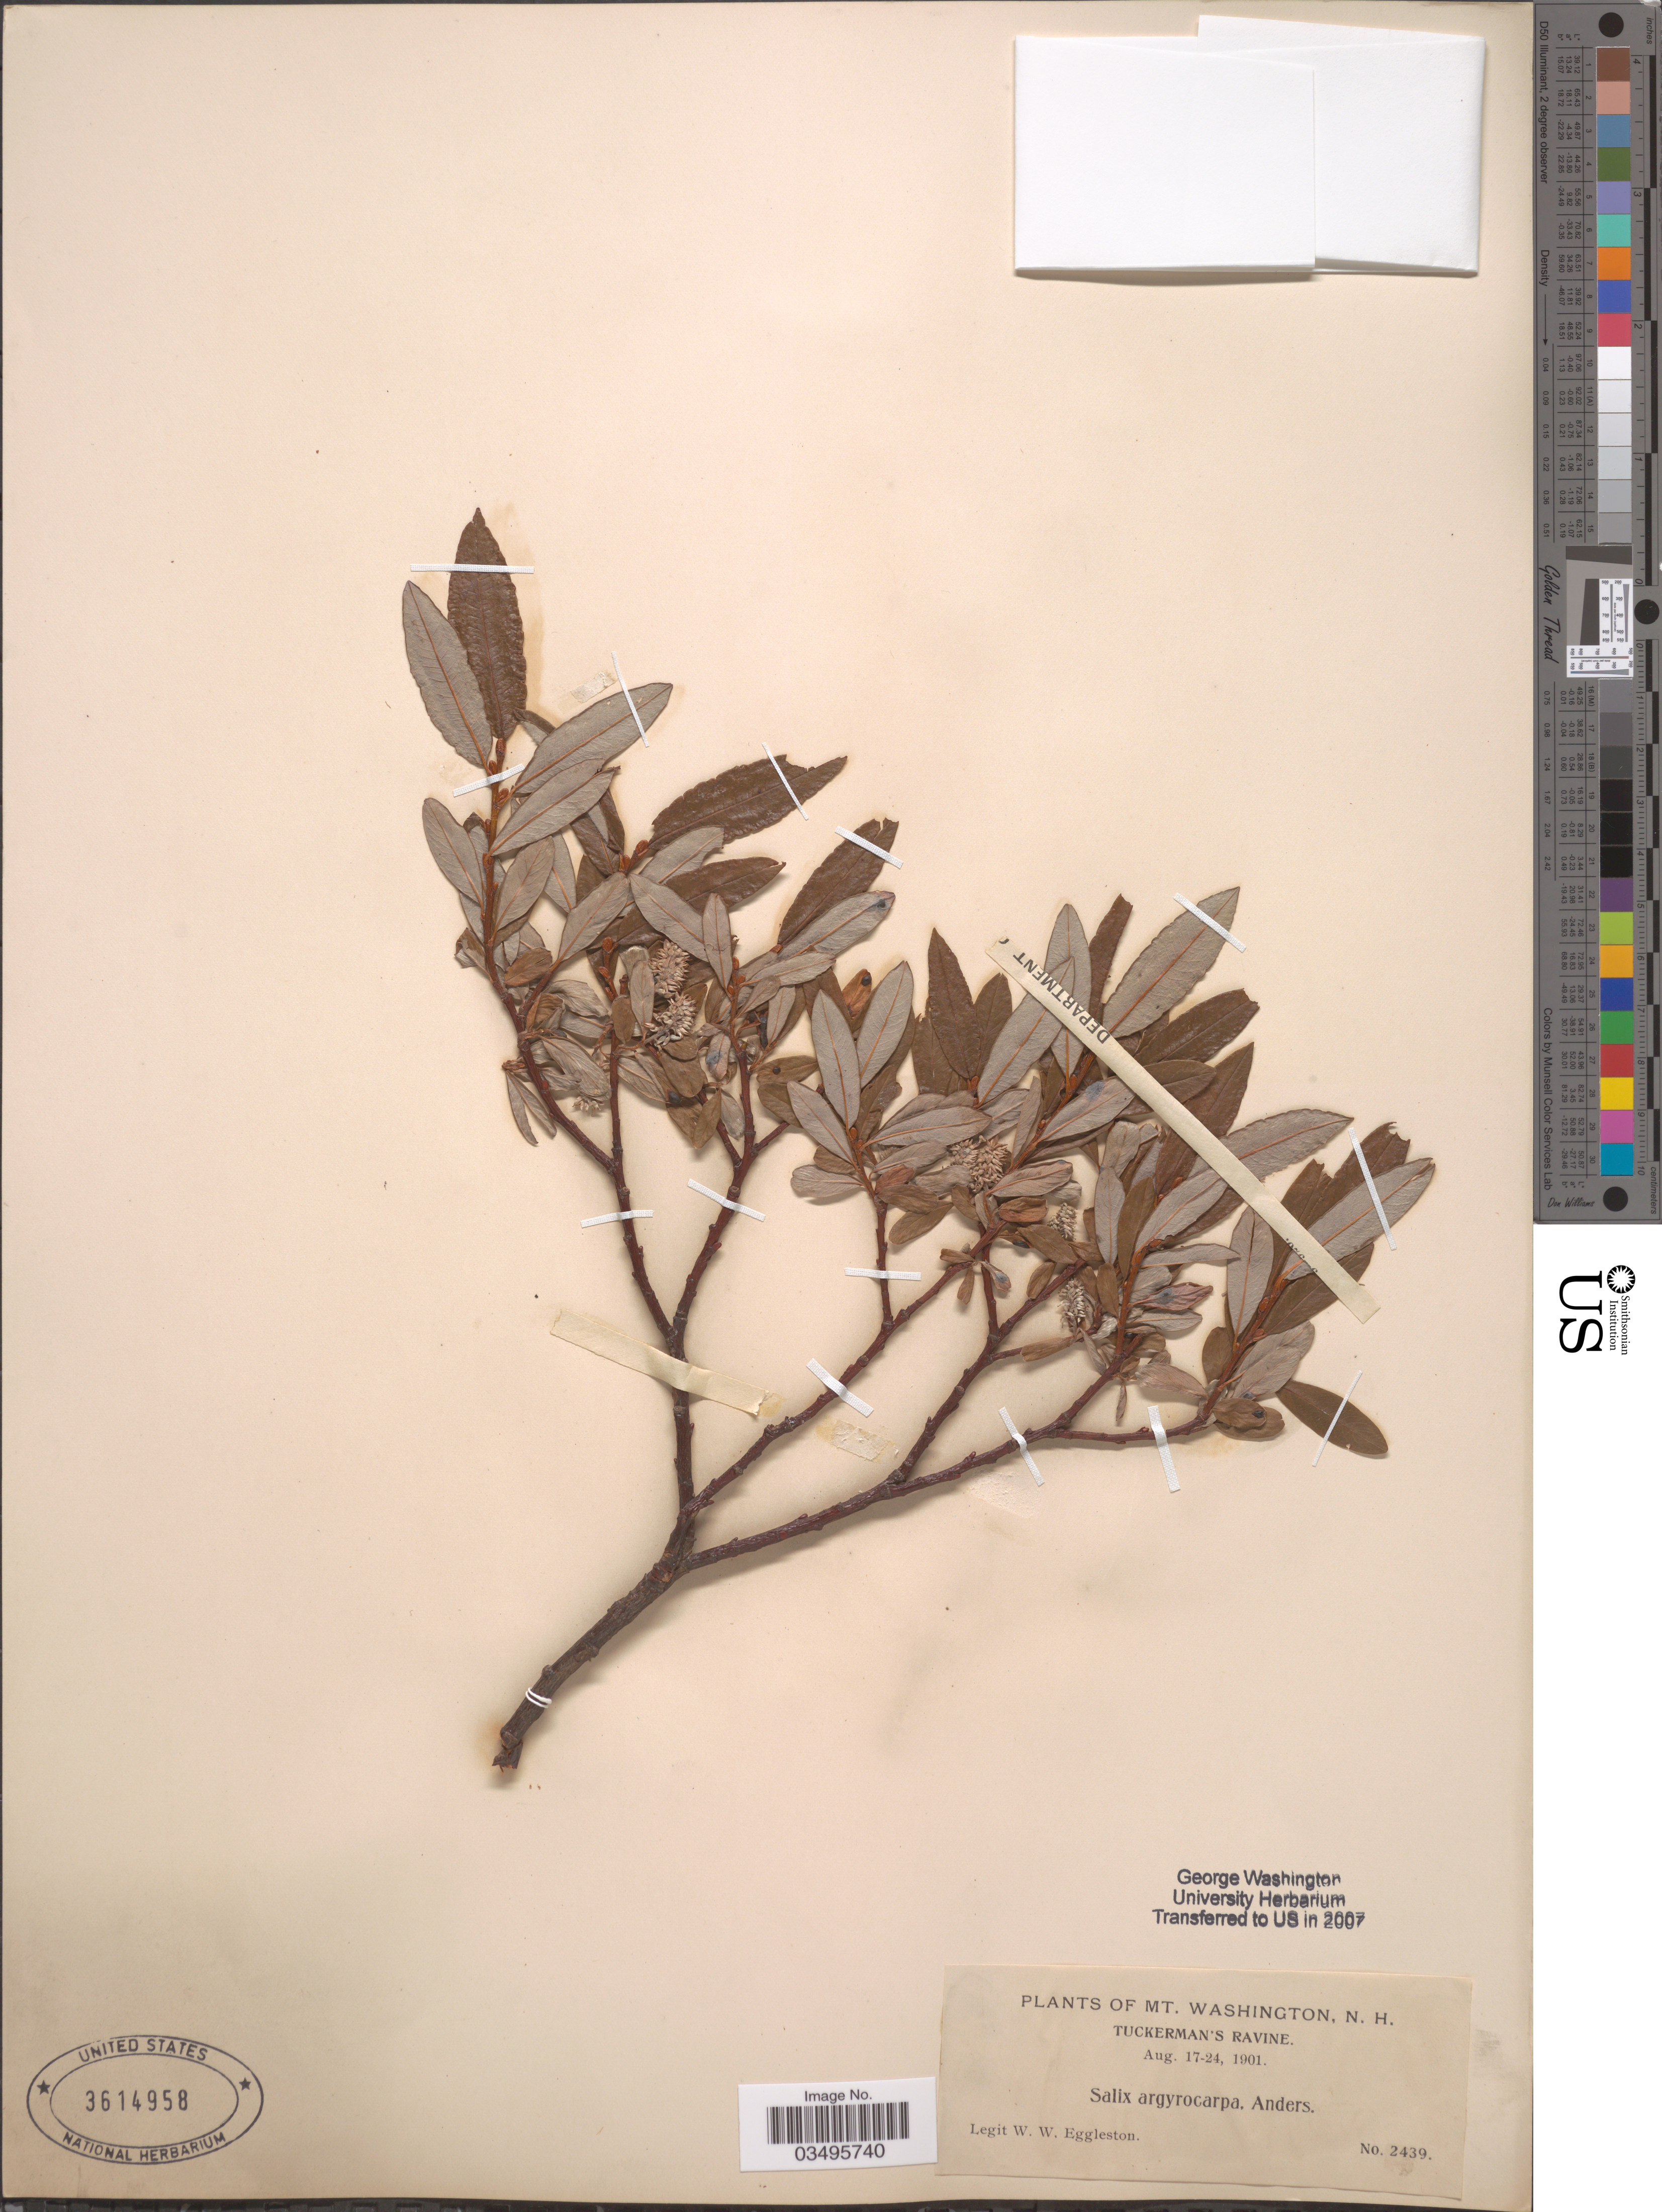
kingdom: Plantae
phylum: Tracheophyta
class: Magnoliopsida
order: Malpighiales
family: Salicaceae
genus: Salix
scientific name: Salix argophylla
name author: Nutt.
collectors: W. W. Eggleston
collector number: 2439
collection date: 1901-08-17/1901-08-24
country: United States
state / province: New Hampshire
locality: Mt. Washington. Tuckerman's Ravine.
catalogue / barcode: US 3614958